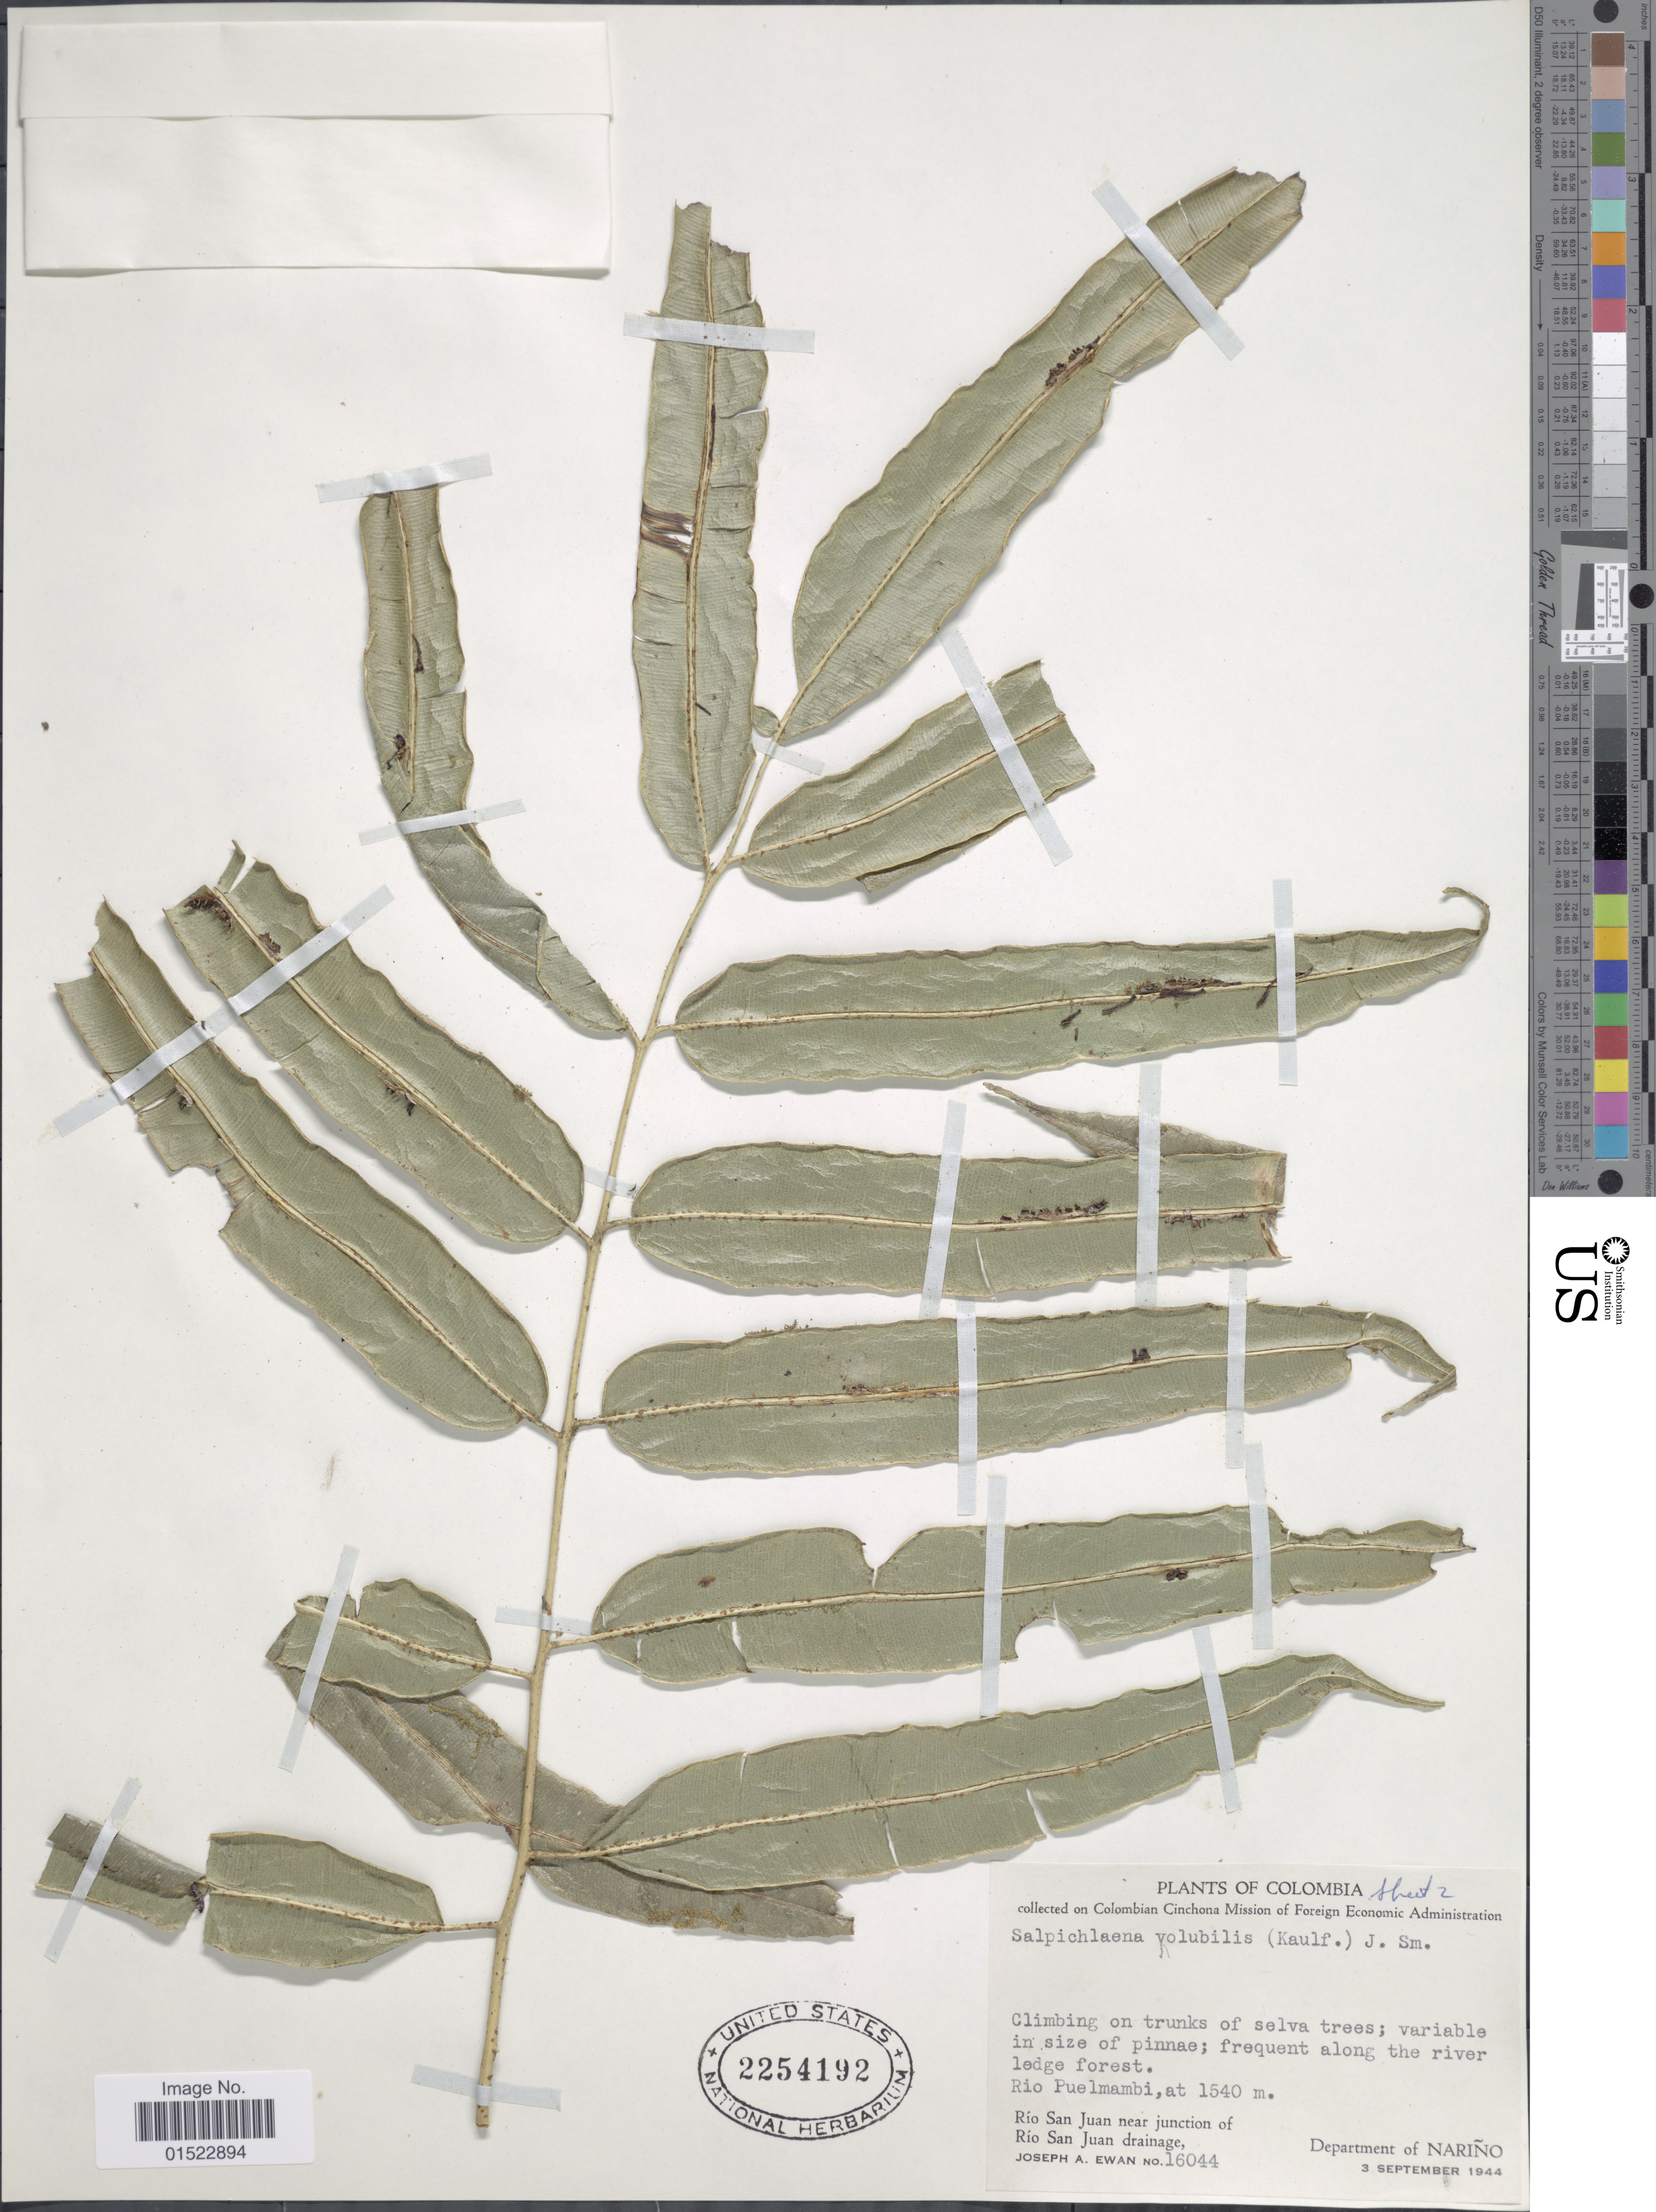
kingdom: Plantae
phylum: Tracheophyta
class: Polypodiopsida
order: Polypodiales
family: Blechnaceae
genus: Salpichlaena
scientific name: Salpichlaena volubilis subsp. volubilis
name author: (Kaulf.) J. Sm.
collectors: J. A. Ewan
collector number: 16044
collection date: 1944-09-03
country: Colombia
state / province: Nariño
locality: Department Ñarino, Rio Puelmambi, Rio San Juan near junction of Rio San Juan drainage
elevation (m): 1540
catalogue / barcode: US 2254192